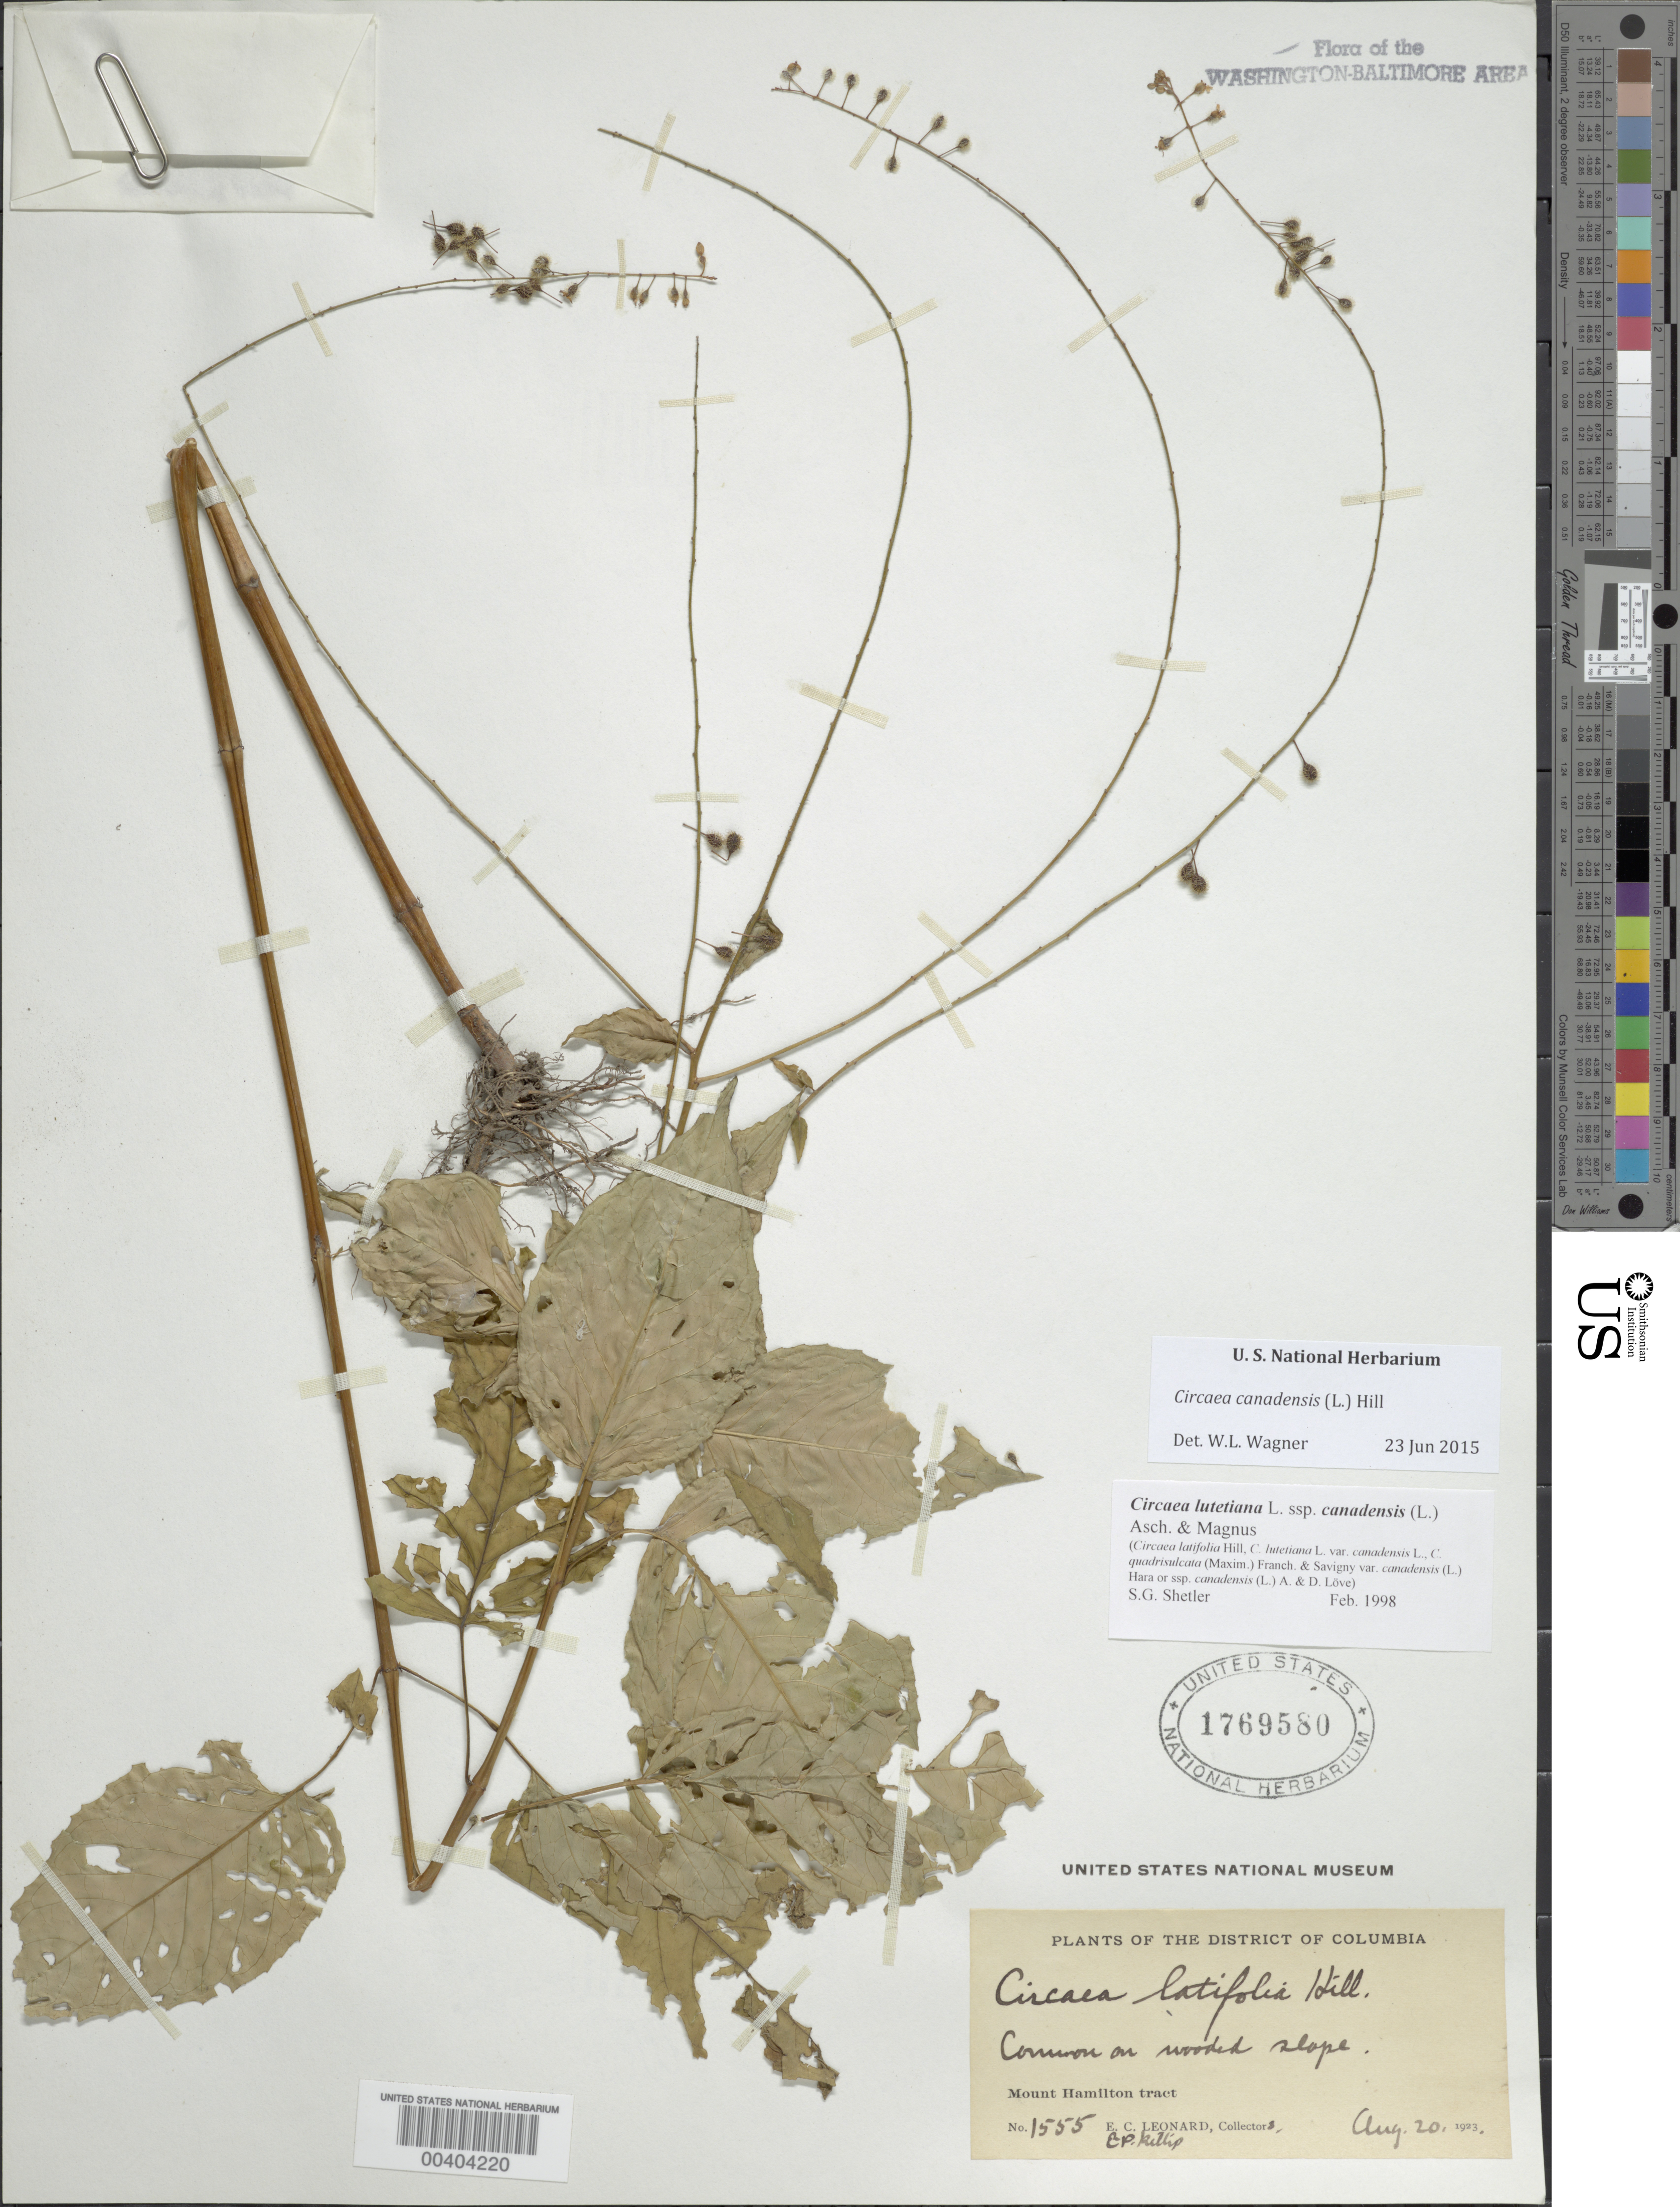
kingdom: Plantae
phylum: Tracheophyta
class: Magnoliopsida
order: Myrtales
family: Onagraceae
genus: Circaea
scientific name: Circaea canadensis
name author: (L.) Hill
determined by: Wagner, W. L., (BOT), Smithsonian Institution - National Museum of Natural History (UNITED STATES)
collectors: E. C. Leonard & E. P. Killip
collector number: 1555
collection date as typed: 20 Aug 1923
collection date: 1923-08-20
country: United States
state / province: District of Columbia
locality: Mount Hamilton Tract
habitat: On wooded slope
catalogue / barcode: US 1769580